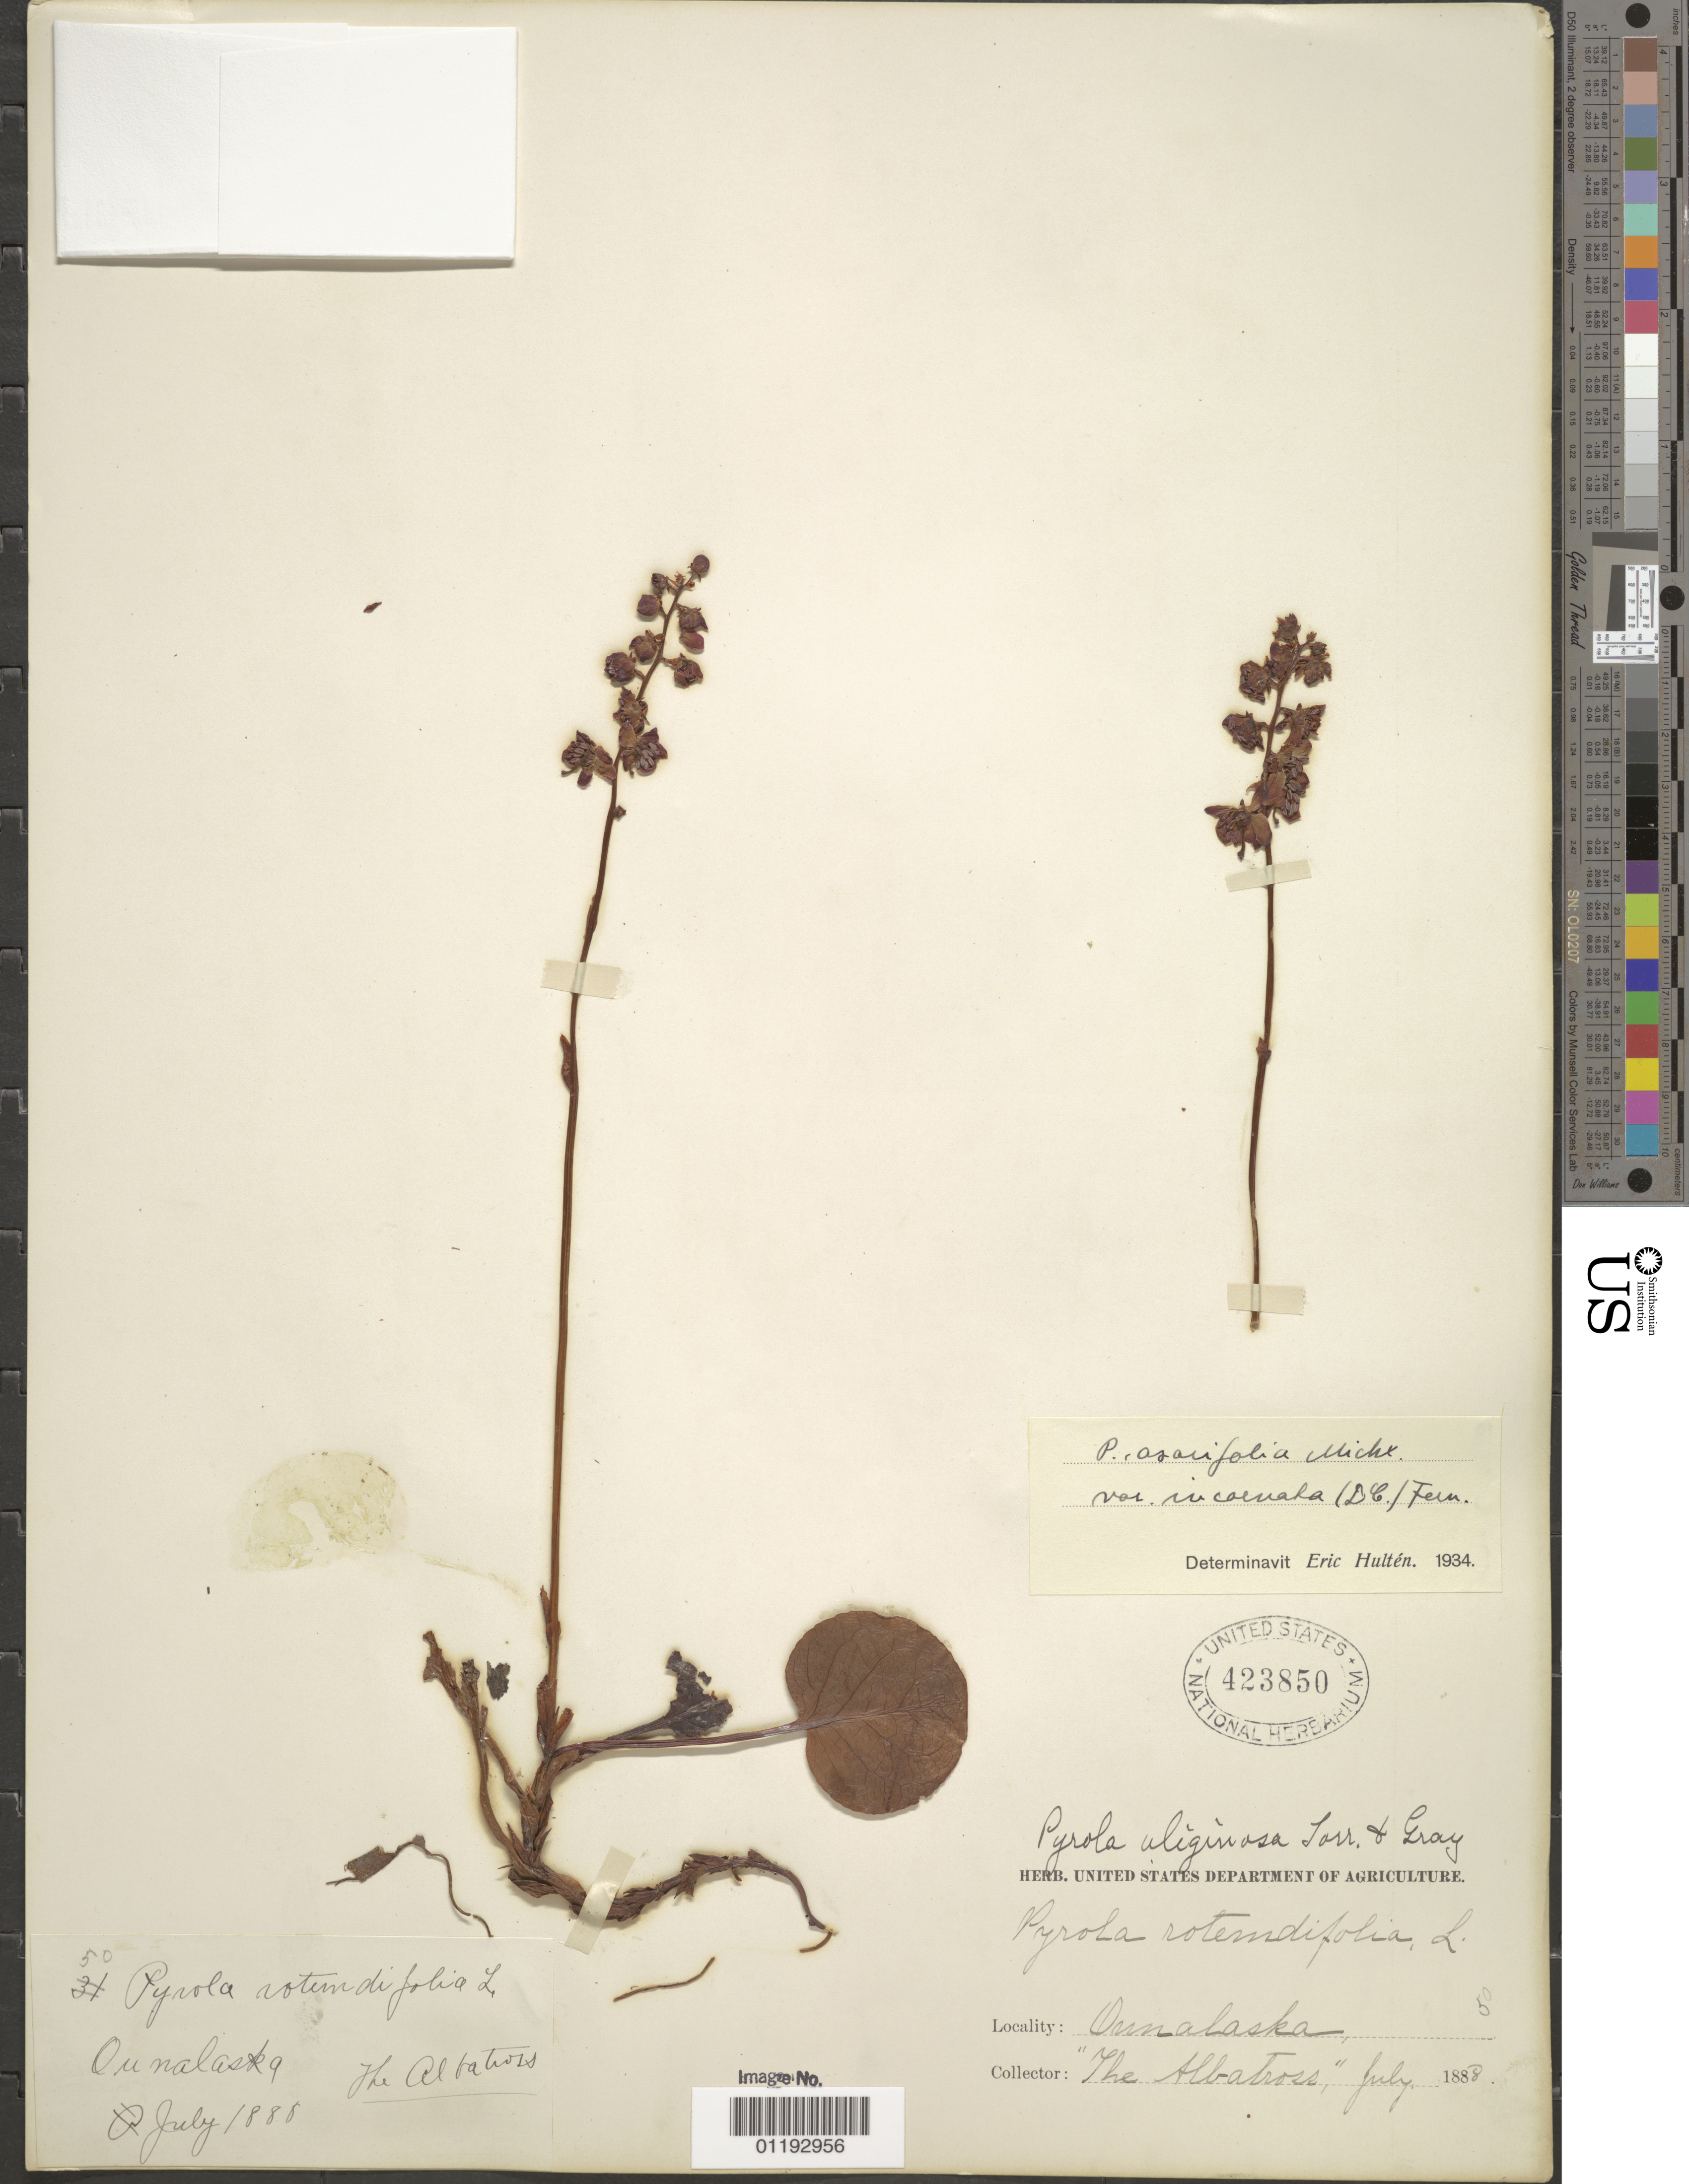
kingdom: Plantae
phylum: Tracheophyta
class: Magnoliopsida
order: Ericales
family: Ericaceae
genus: Pyrola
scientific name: Pyrola asarifolia var. incarnata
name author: (DC.) Fernald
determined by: Hultén, [O.] Eric G.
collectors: "The Albatross"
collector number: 50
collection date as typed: --Jul 1888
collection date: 1888-07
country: United States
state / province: Alaska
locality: Unalaska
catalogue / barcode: US 423850